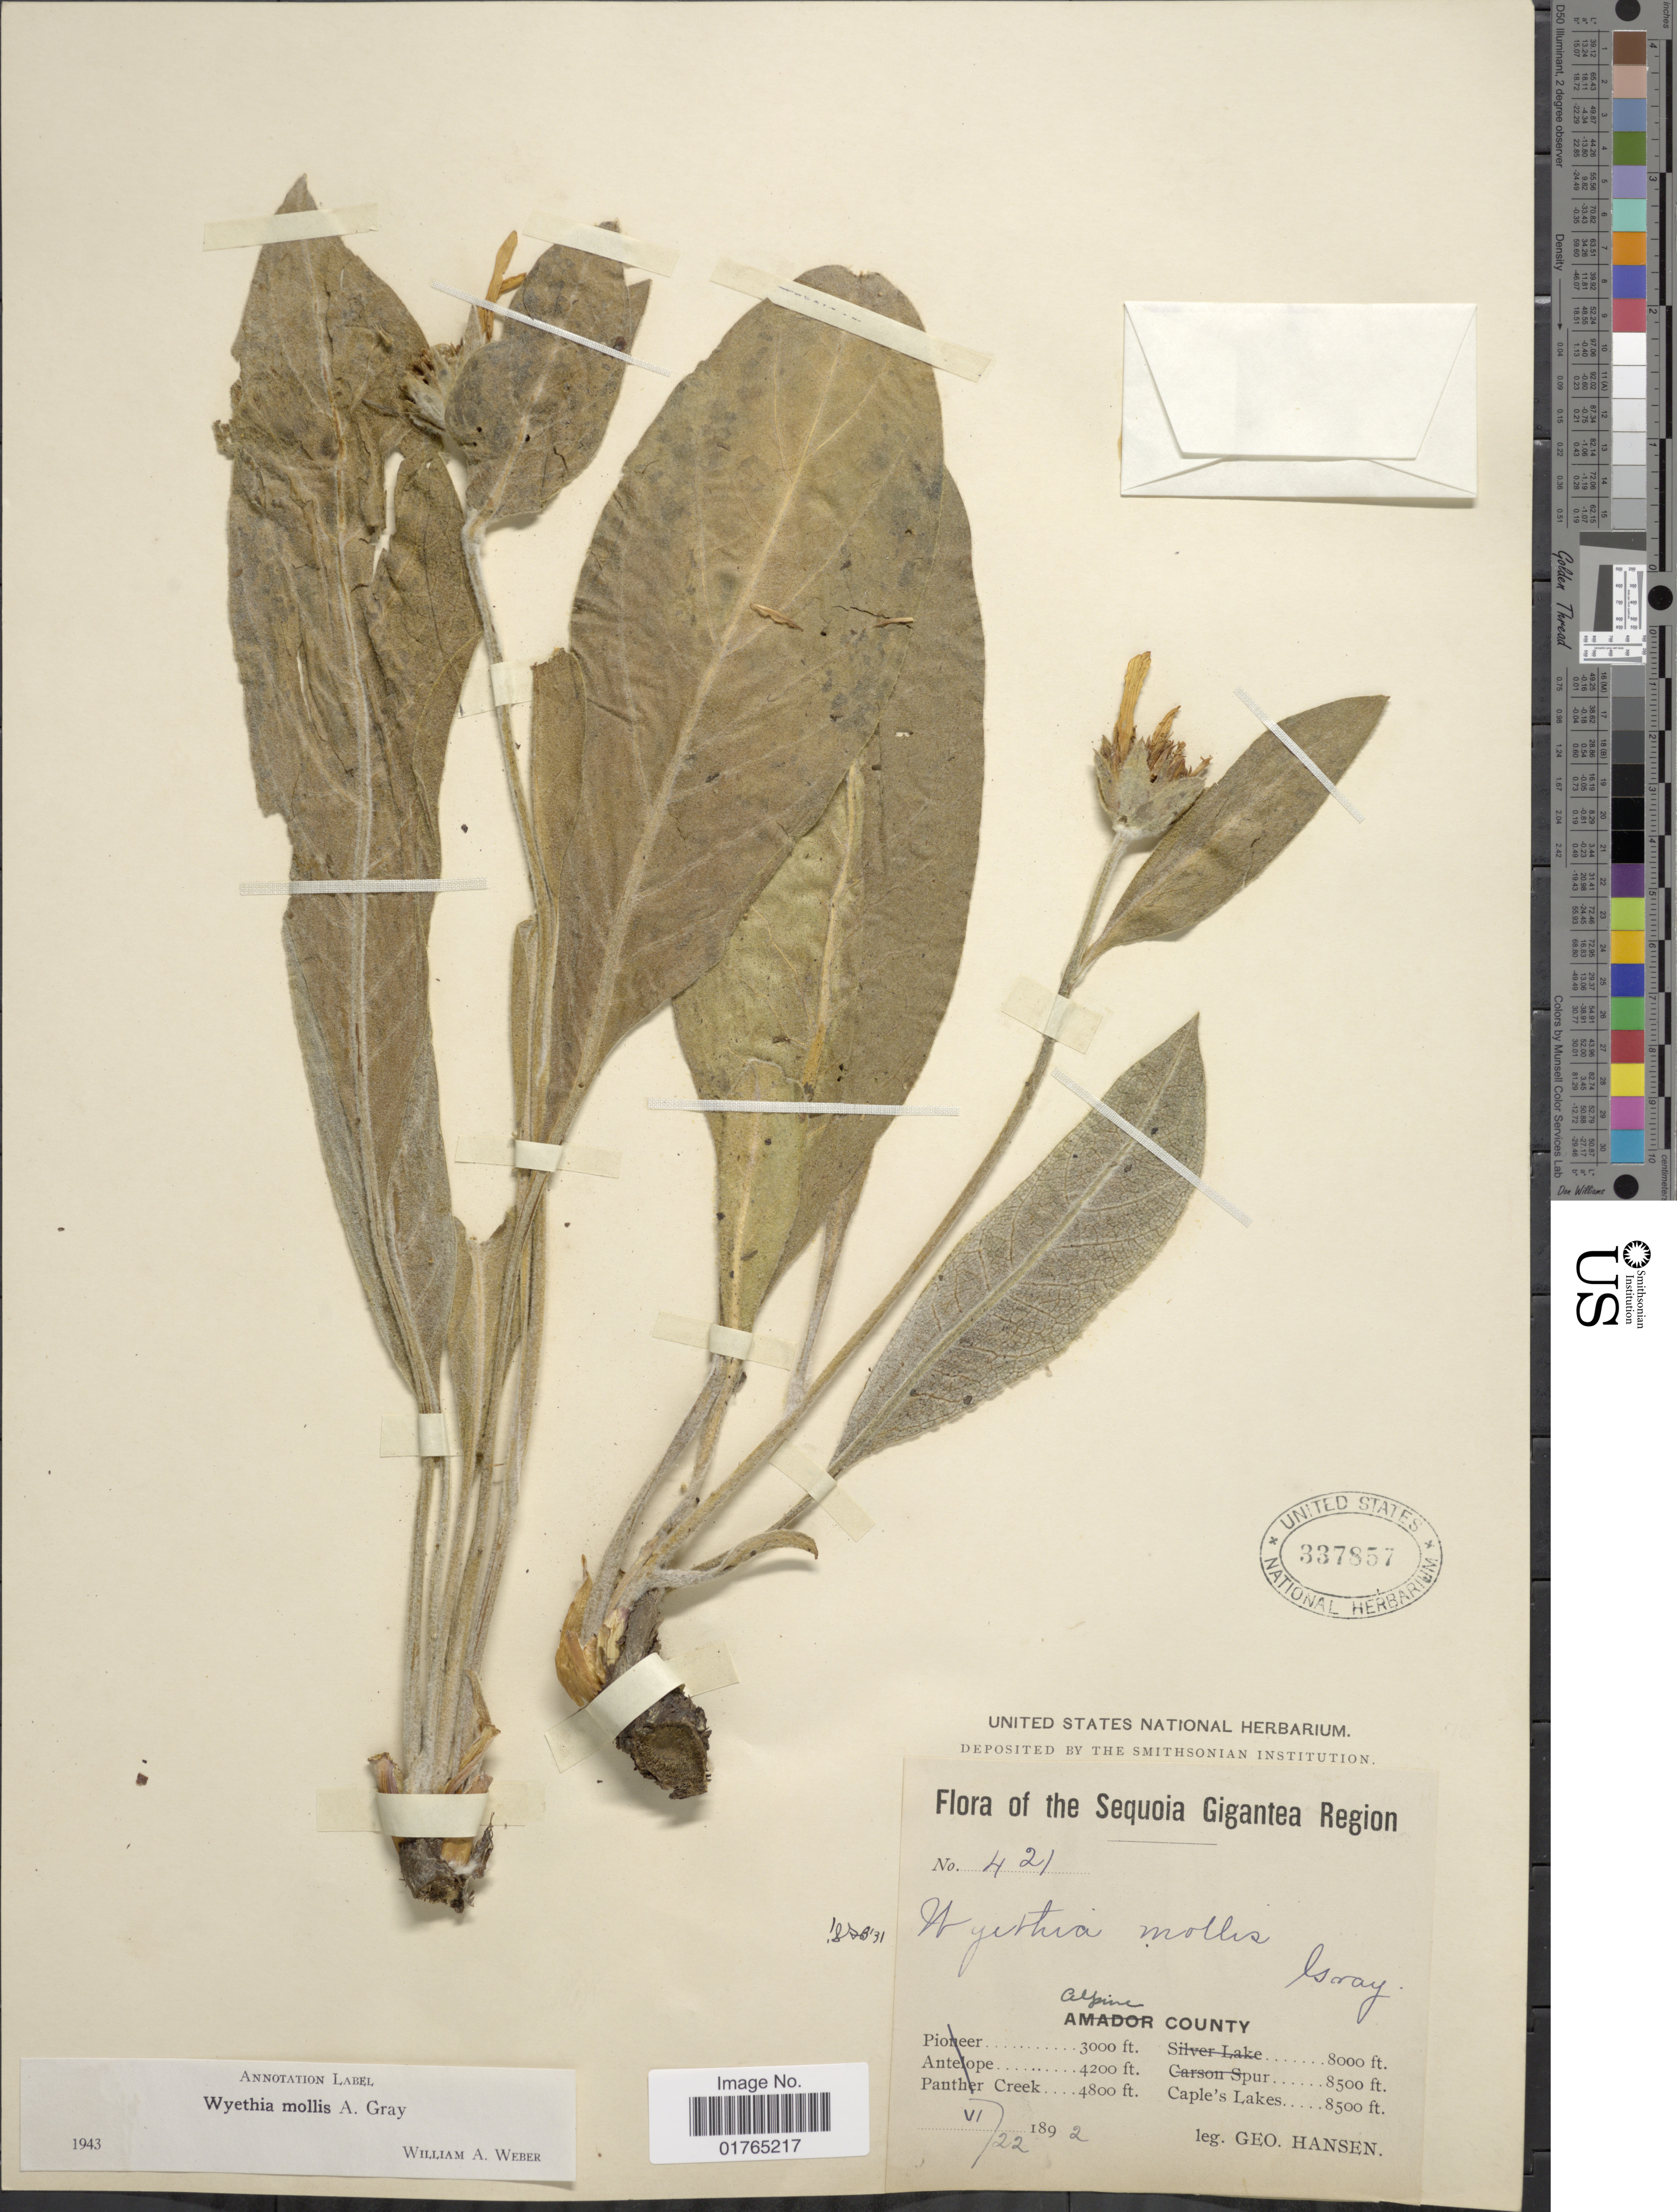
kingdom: Plantae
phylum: Tracheophyta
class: Magnoliopsida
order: Asterales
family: Asteraceae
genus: Wyethia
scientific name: Wyethia mollis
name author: A. Gray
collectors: G. Hansen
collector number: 421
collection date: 1892-06-22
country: United States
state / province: California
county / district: Alpine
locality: Sequoia Gigantea Region, Alpine county, Caple's Lakes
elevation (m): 2591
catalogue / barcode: US 337857